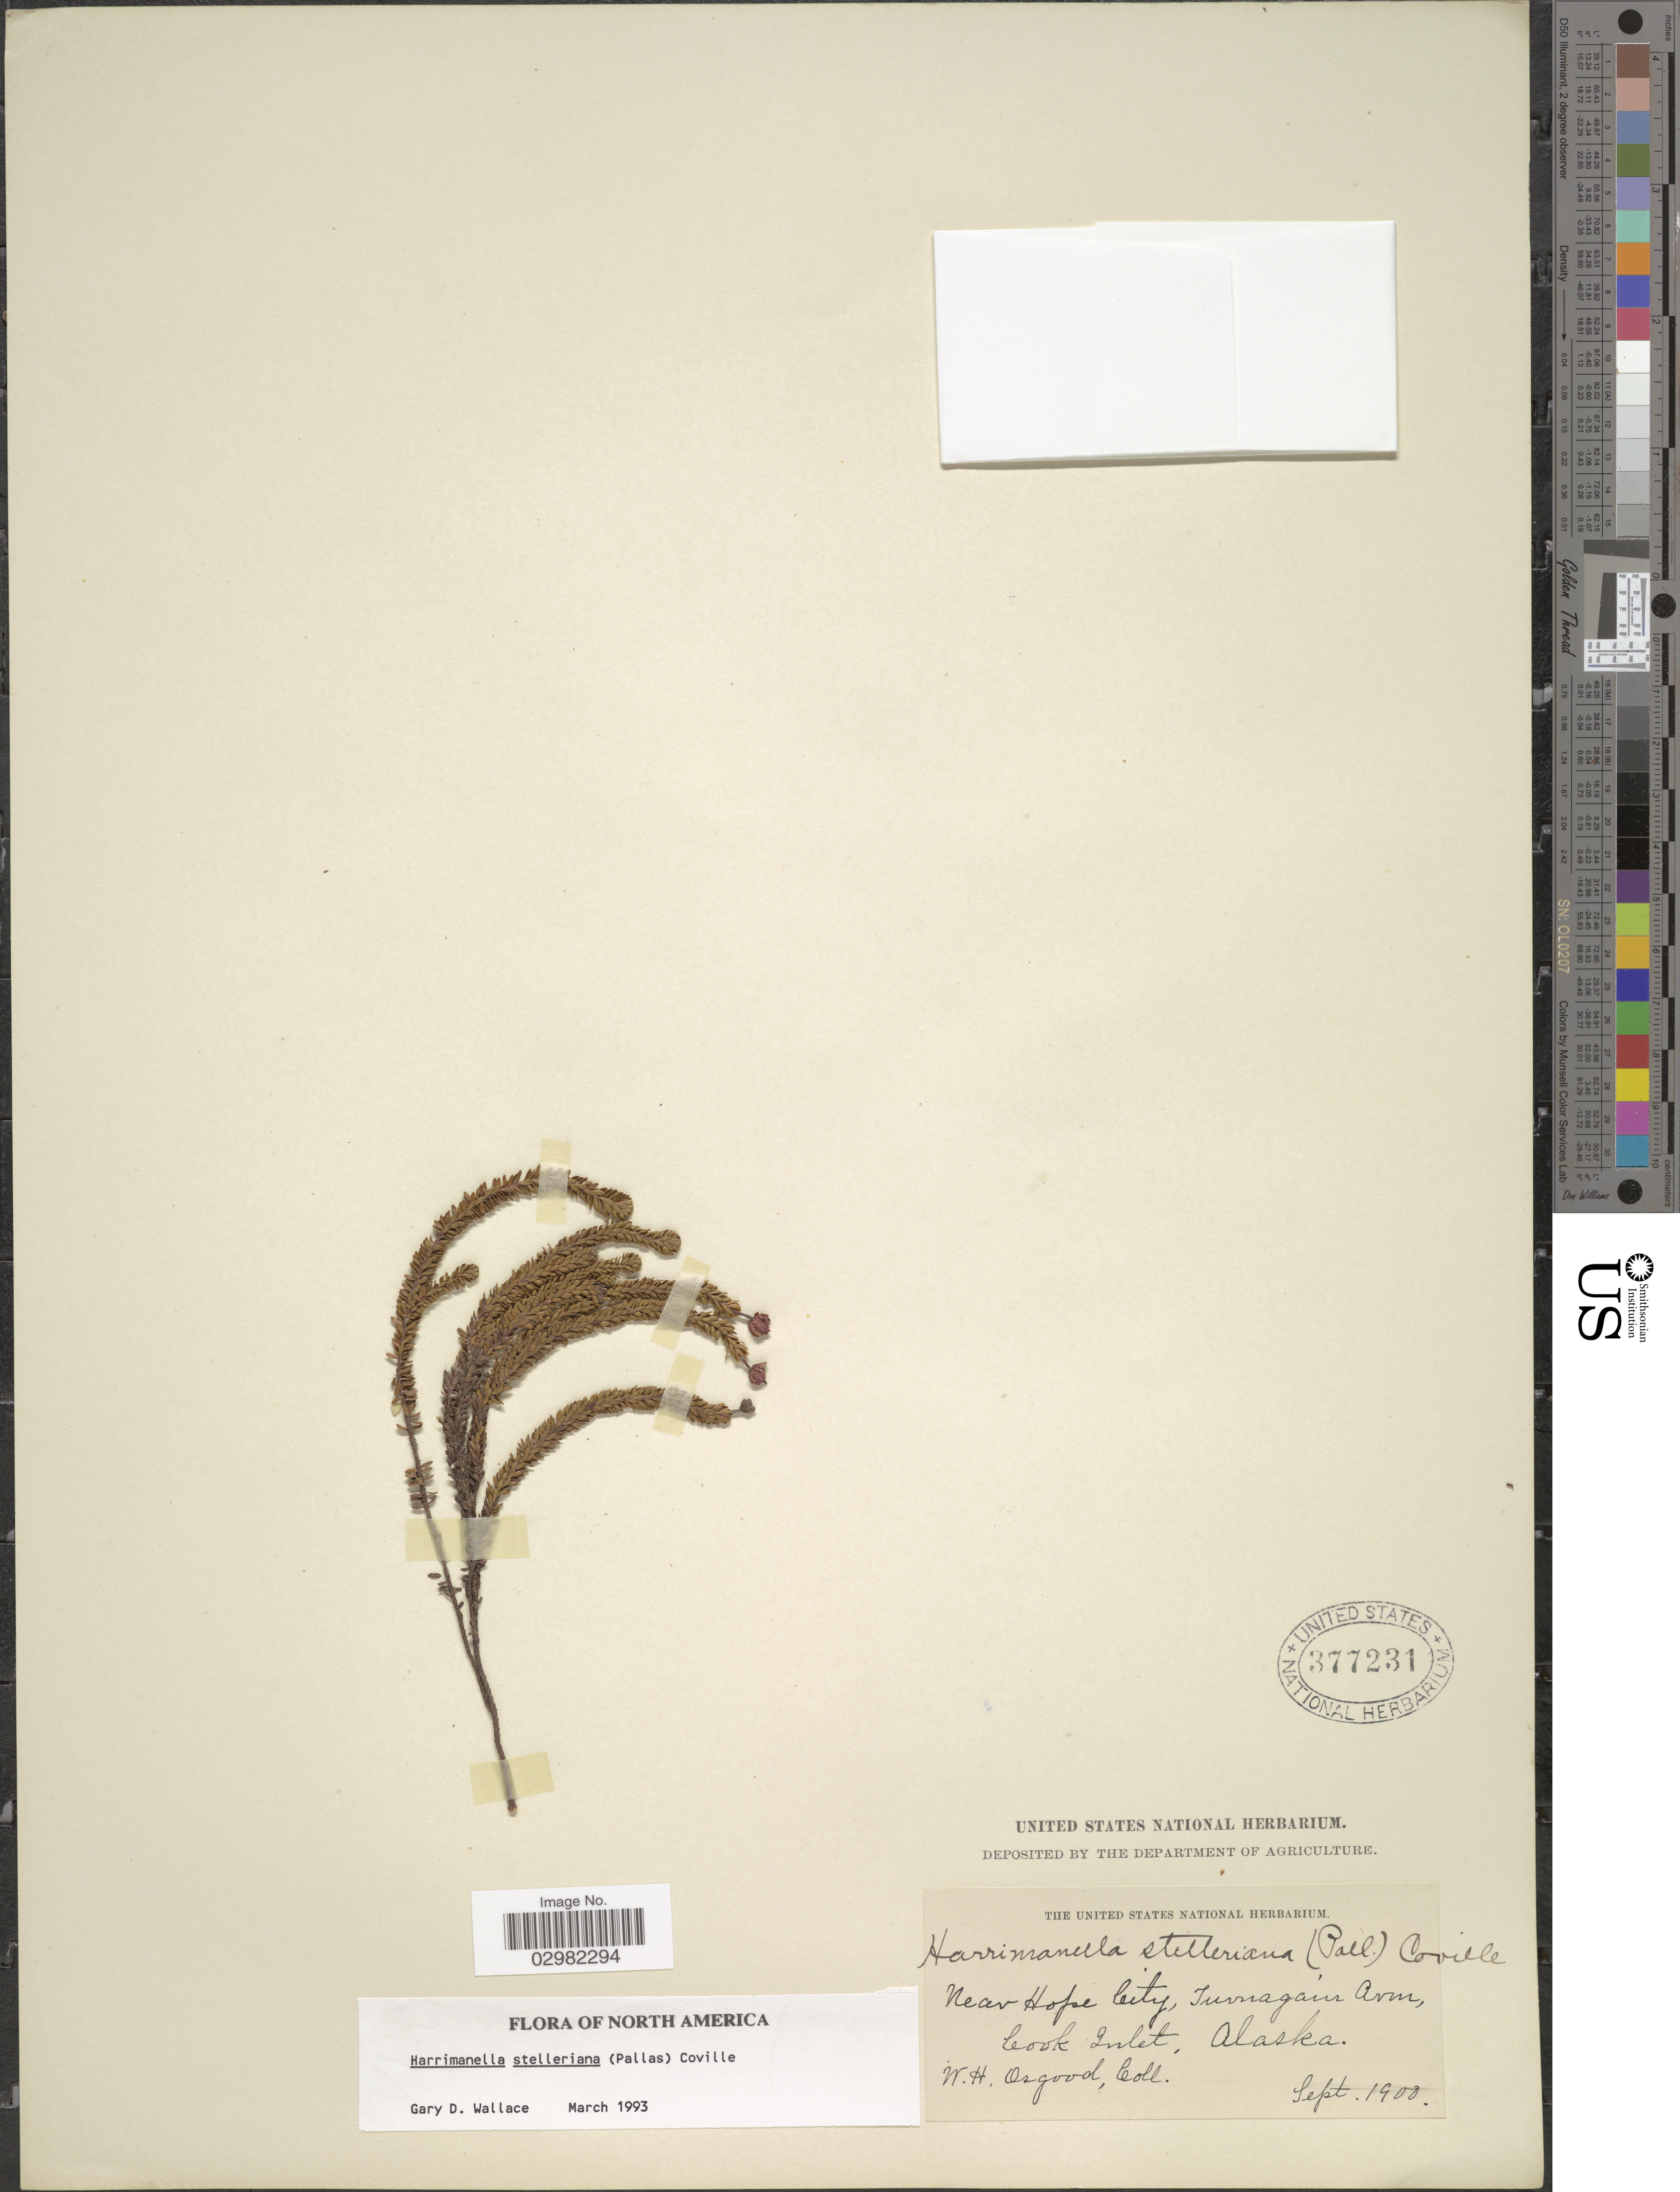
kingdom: Plantae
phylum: Tracheophyta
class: Magnoliopsida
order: Ericales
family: Ericaceae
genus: Harrimanella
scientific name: Harrimanella stelleriana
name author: (Pall.) Coville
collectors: W. Osgood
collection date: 1900-09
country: United States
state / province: Alaska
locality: Near Hope City, Turnagain Arm, Cook Inlet.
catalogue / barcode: US 377231